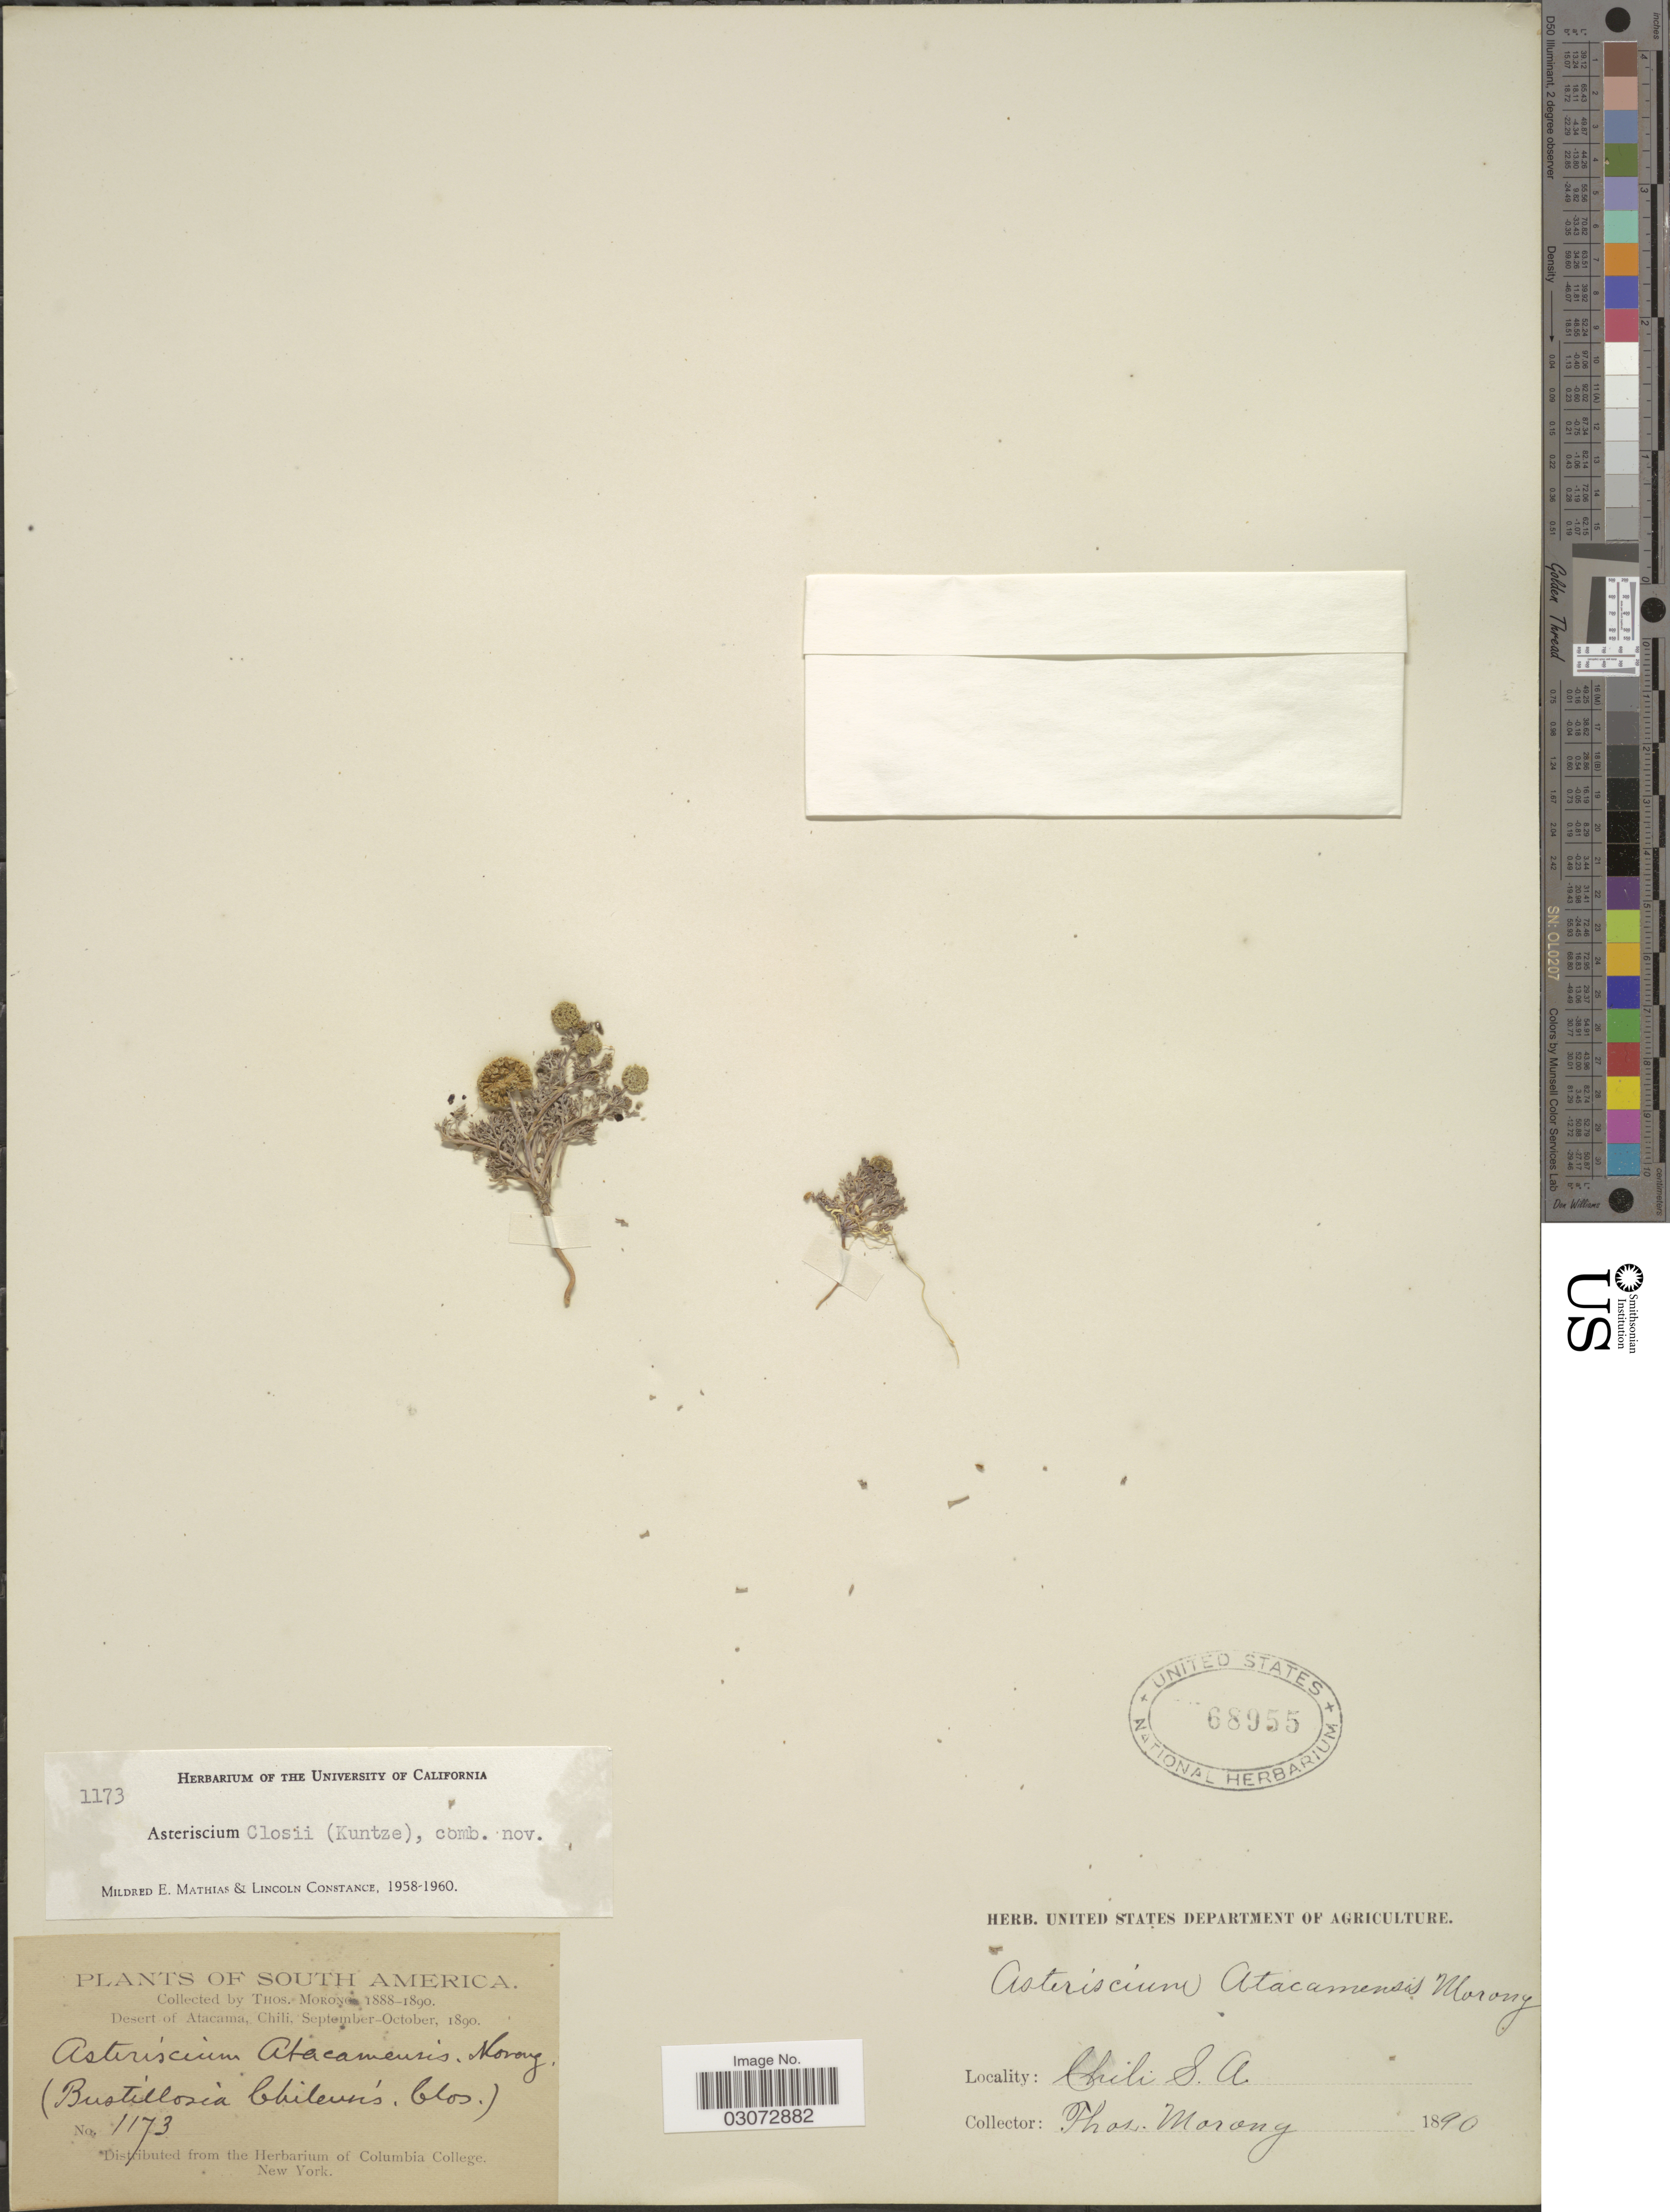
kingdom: Plantae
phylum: Tracheophyta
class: Magnoliopsida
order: Apiales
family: Apiaceae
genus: Asteriscium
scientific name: Asteriscium closii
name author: (Kuntze) Mathias & Constance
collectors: ex herb. T. Morong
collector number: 1173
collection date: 1890-09/1890-10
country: Chile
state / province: Atacama (III)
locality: Desert of Atacama. S. A.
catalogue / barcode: US 68955